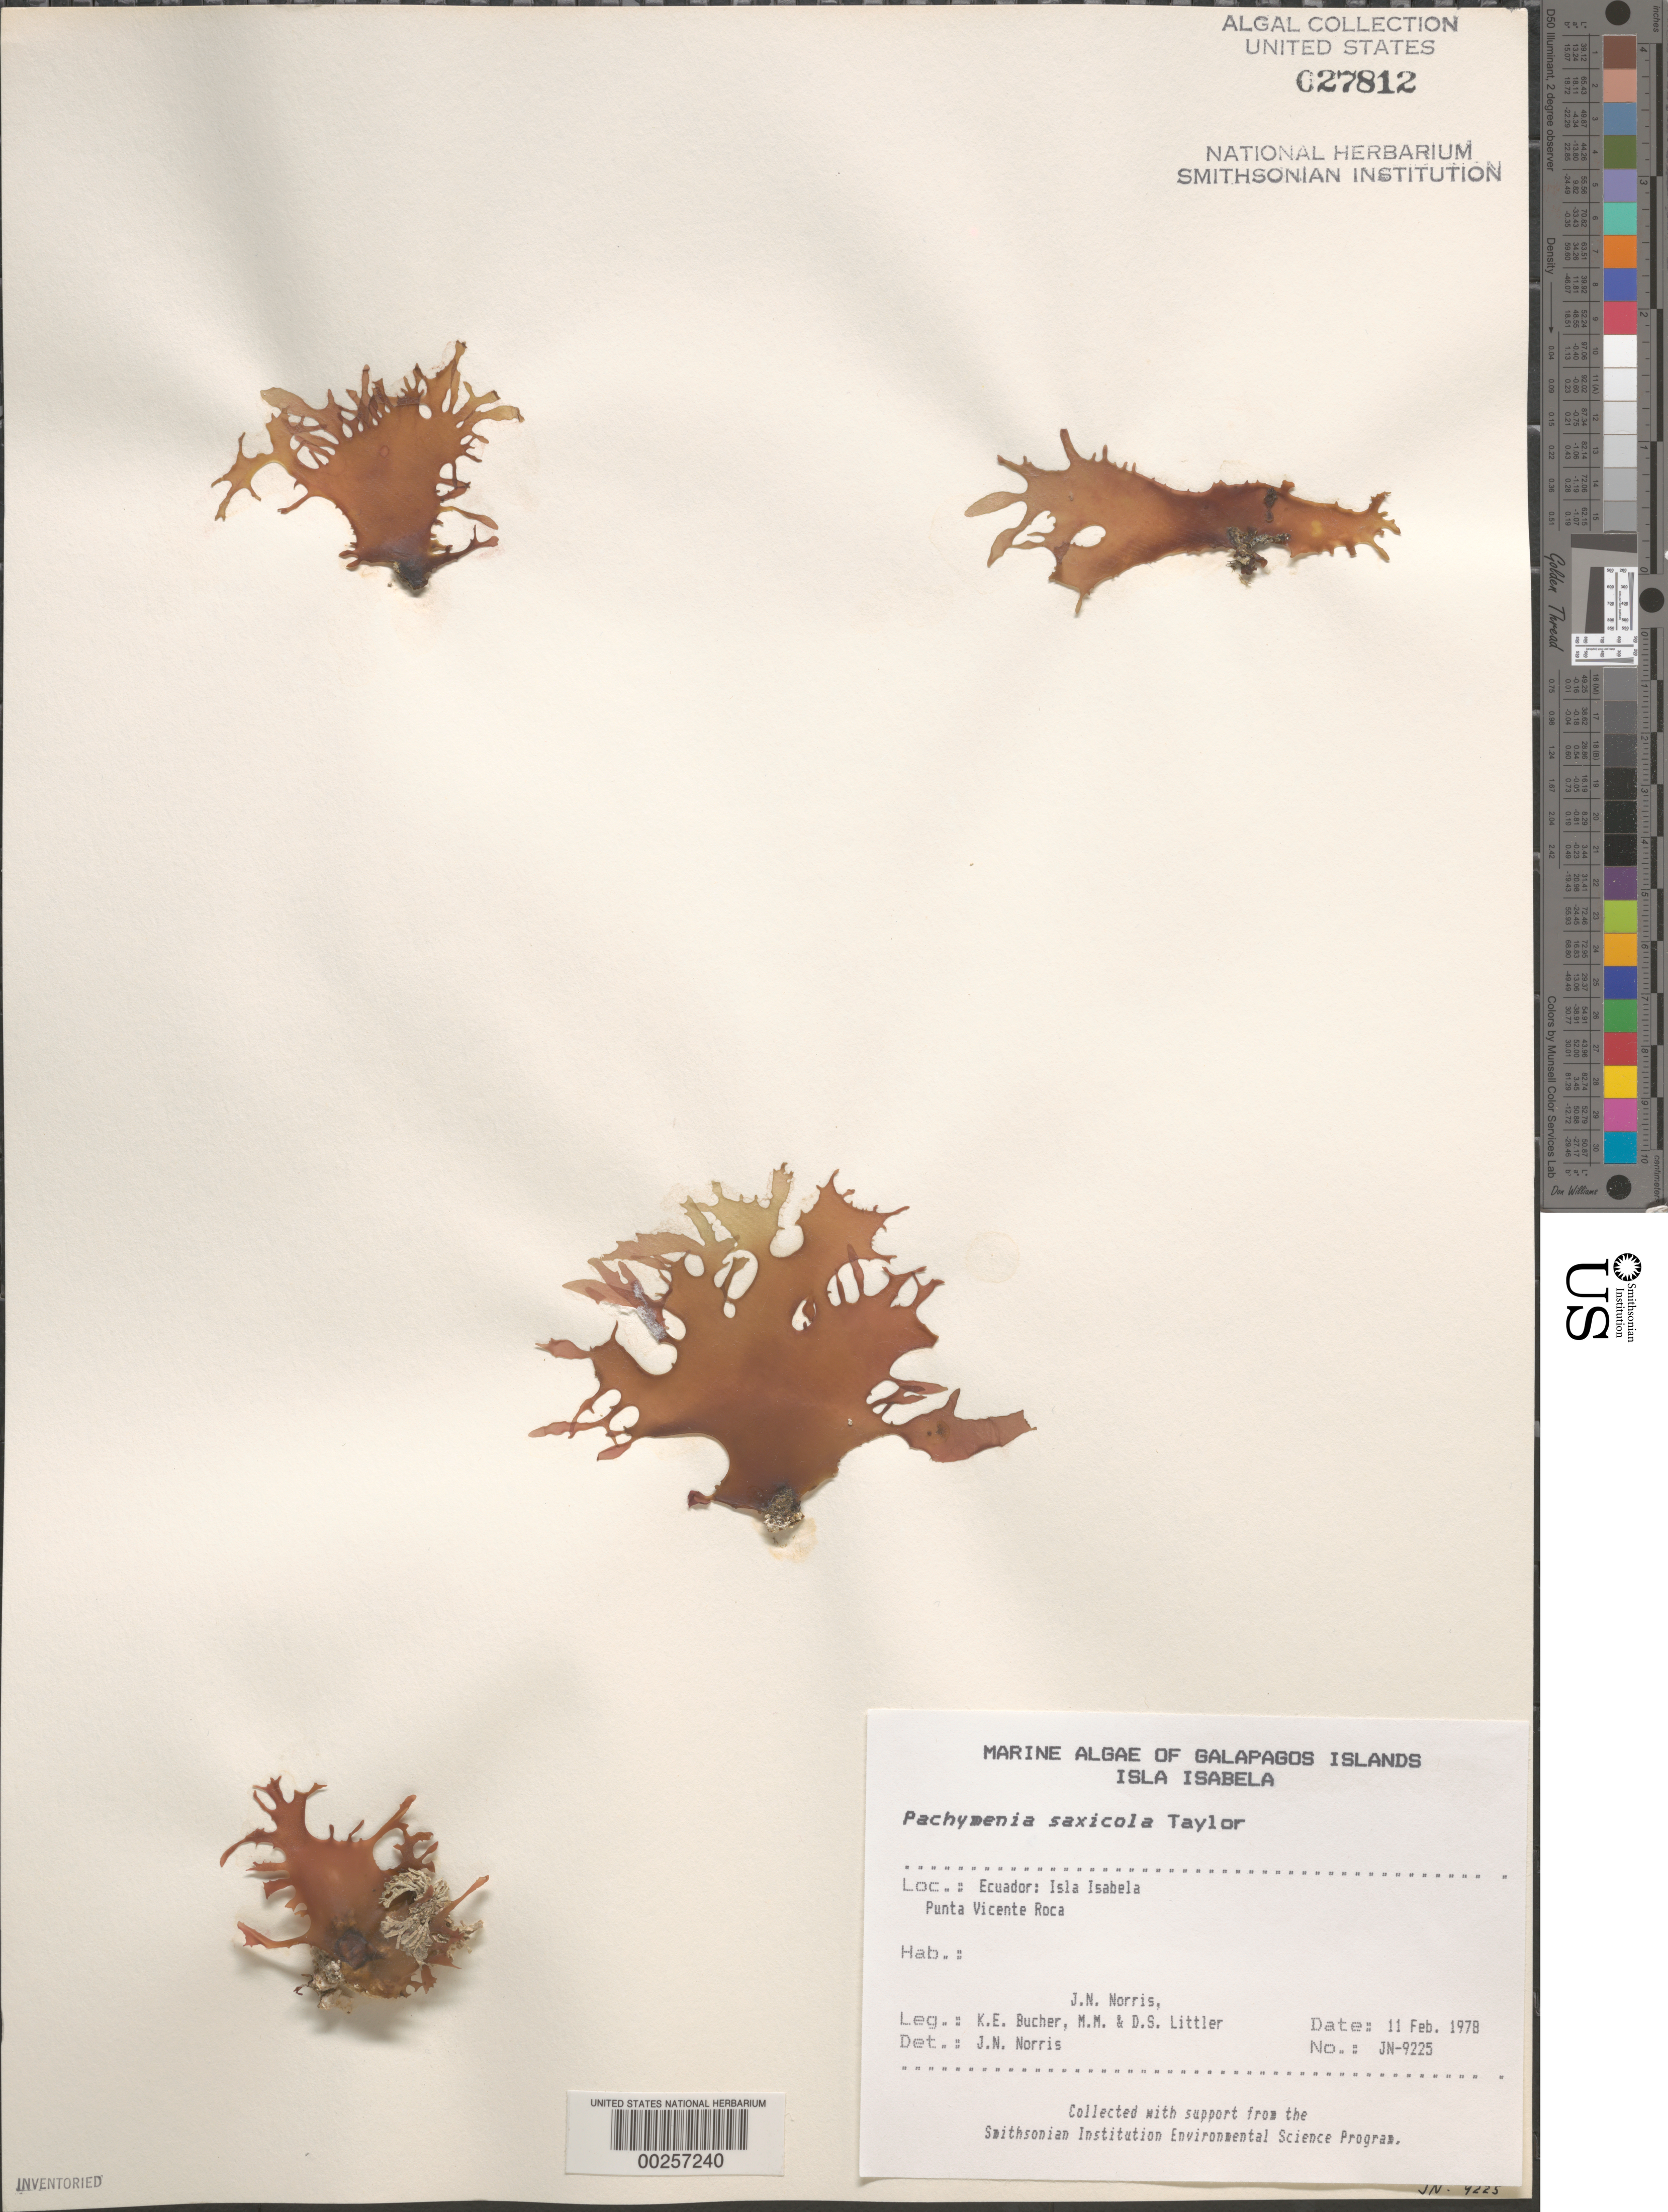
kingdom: Plantae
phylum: Rhodophyta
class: Florideophyceae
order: Halymeniales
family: Halymeniaceae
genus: Pachymenia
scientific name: Pachymenia saxicola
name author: W.R. Taylor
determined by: Norris, James N.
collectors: J. N. Norris, K. E. Bucher, M. M. Littler & D. S. Littler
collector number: JN-9225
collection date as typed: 11 Feb 1978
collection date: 1978-02-11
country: Ecuador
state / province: Colón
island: Isabela [Albemarle]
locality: Punta Vicente Roca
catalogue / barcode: US 27812